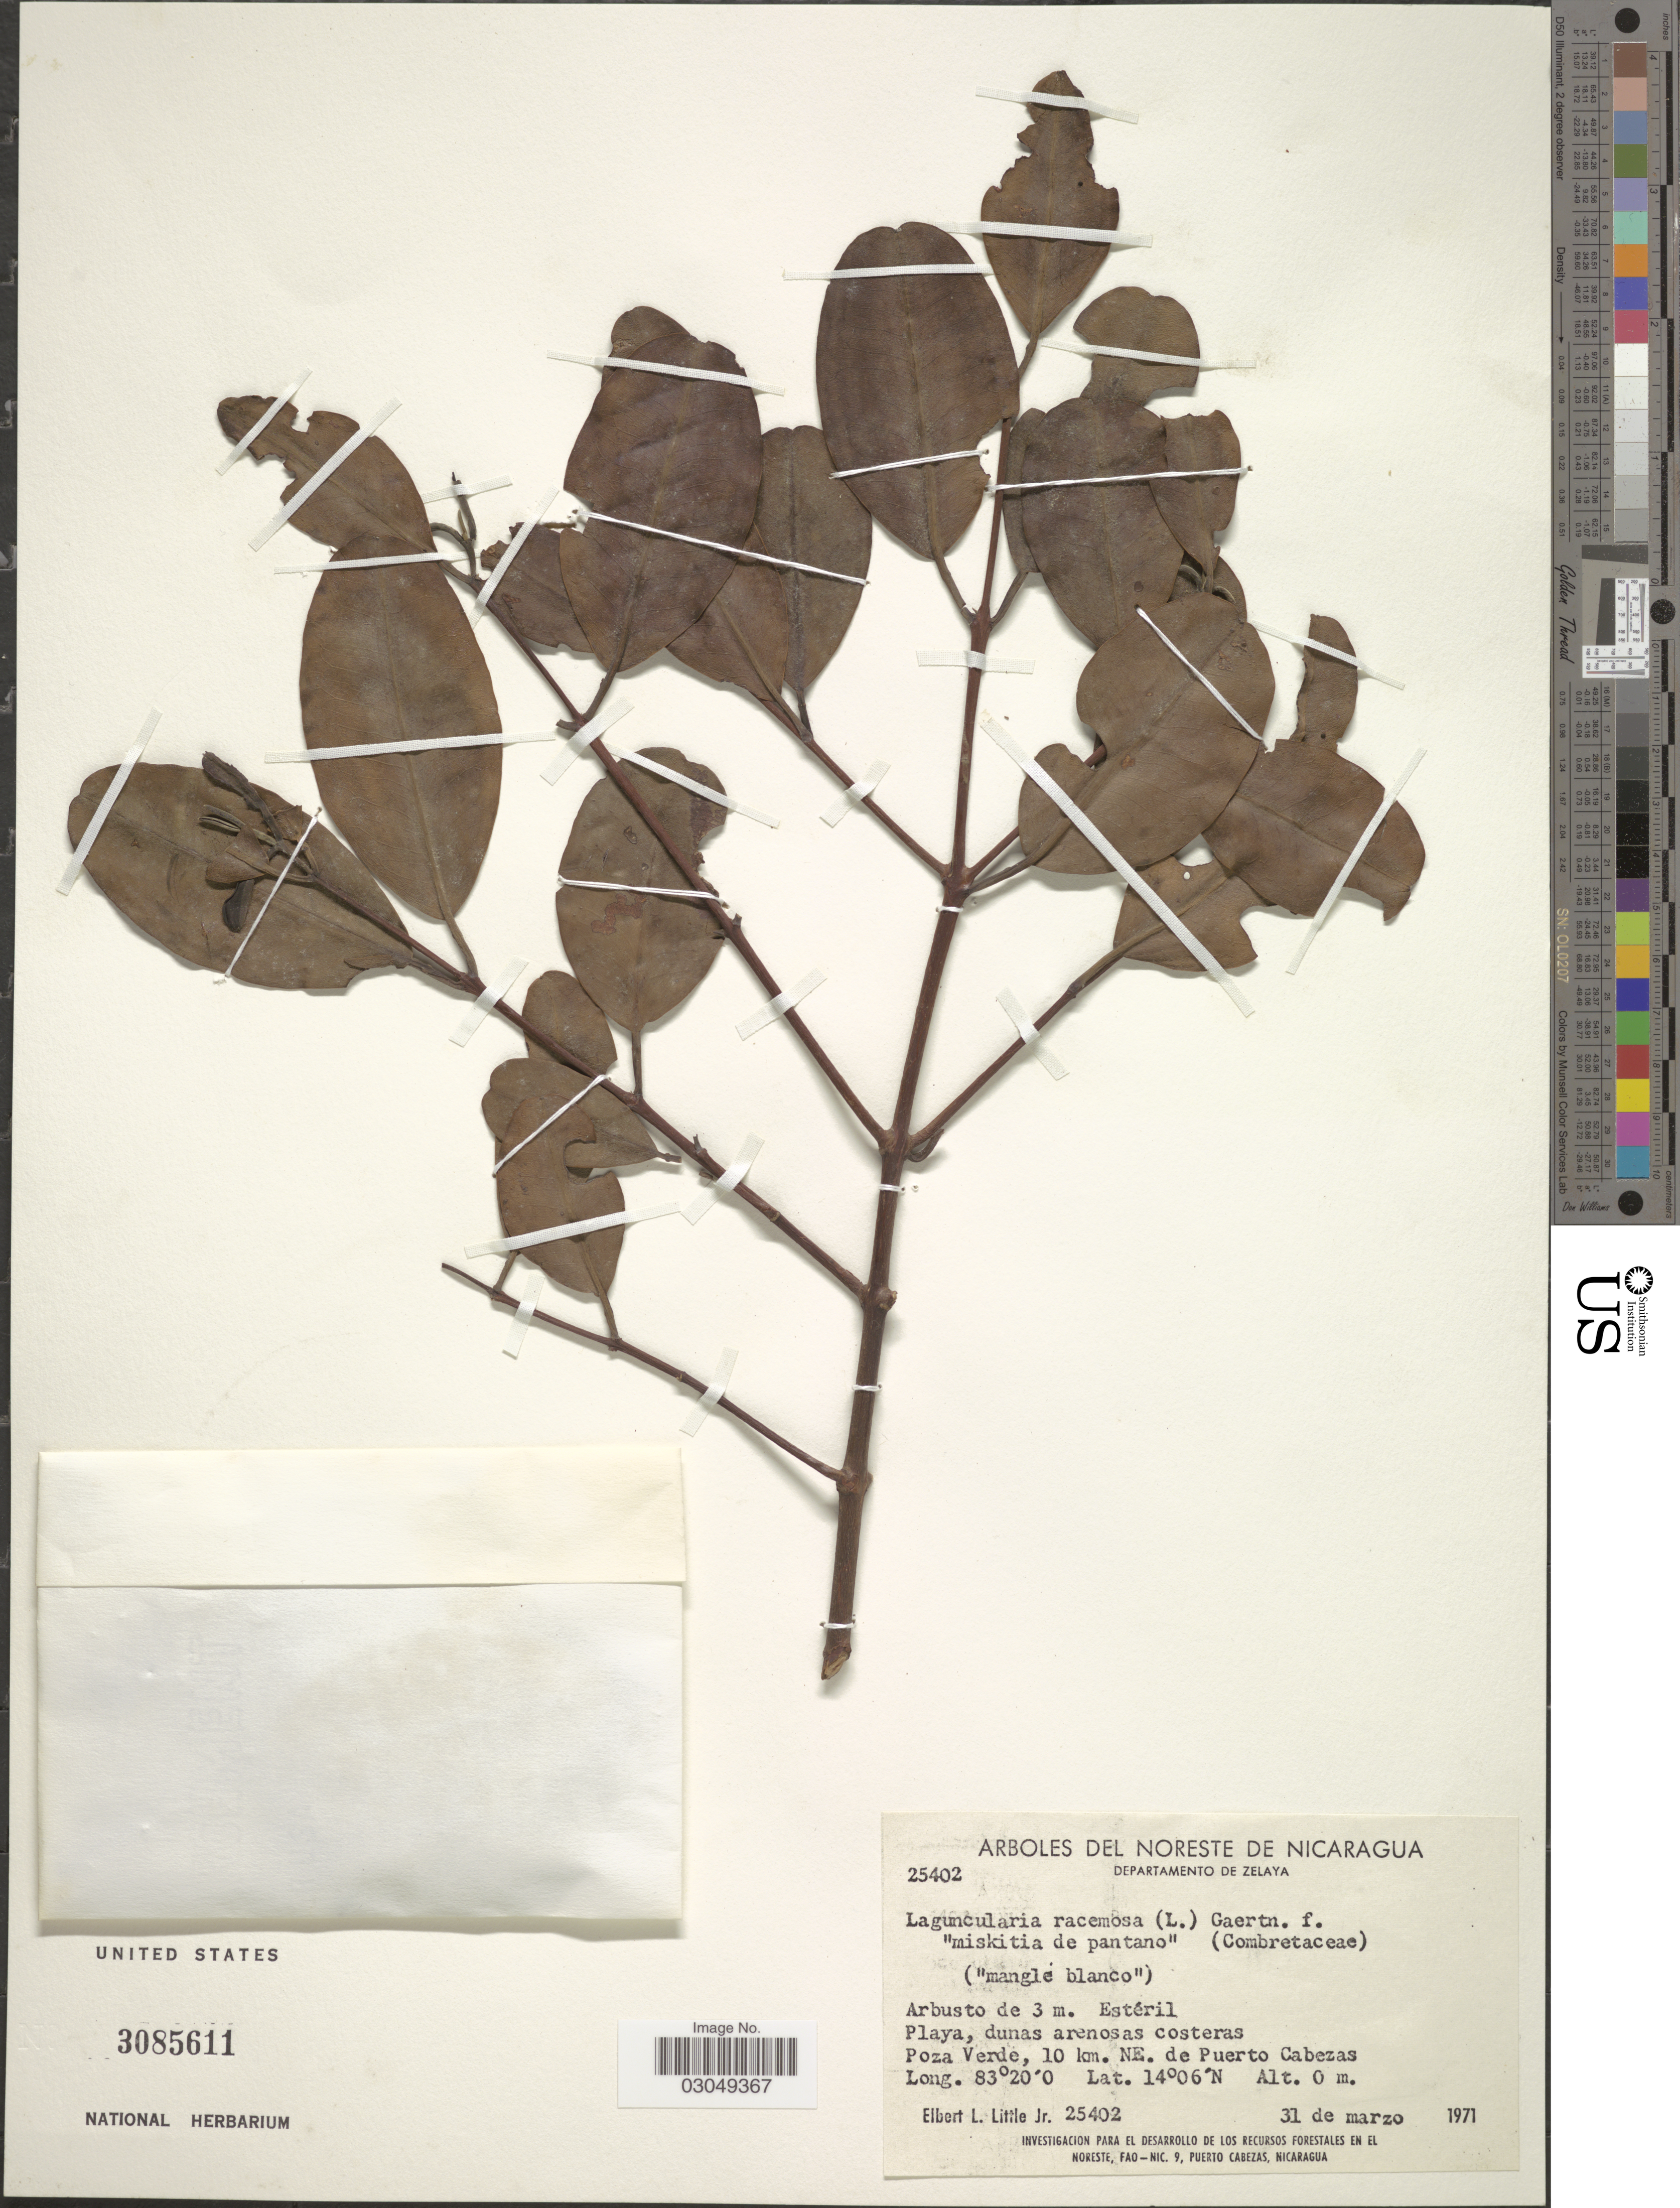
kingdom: Plantae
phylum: Tracheophyta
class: Magnoliopsida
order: Myrtales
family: Combretaceae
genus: Laguncularia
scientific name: Laguncularia racemosa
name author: (L.) C.F. Gaertn.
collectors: E. L. Little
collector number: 25402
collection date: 1971-03-31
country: Nicaragua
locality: Noreste de Nicaragua, Departamento de Zelaya. Playa, dunas arenosas costeras Poza Verde, 10 km. NE. de Puerto Cabezas.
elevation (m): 0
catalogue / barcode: US 3085611